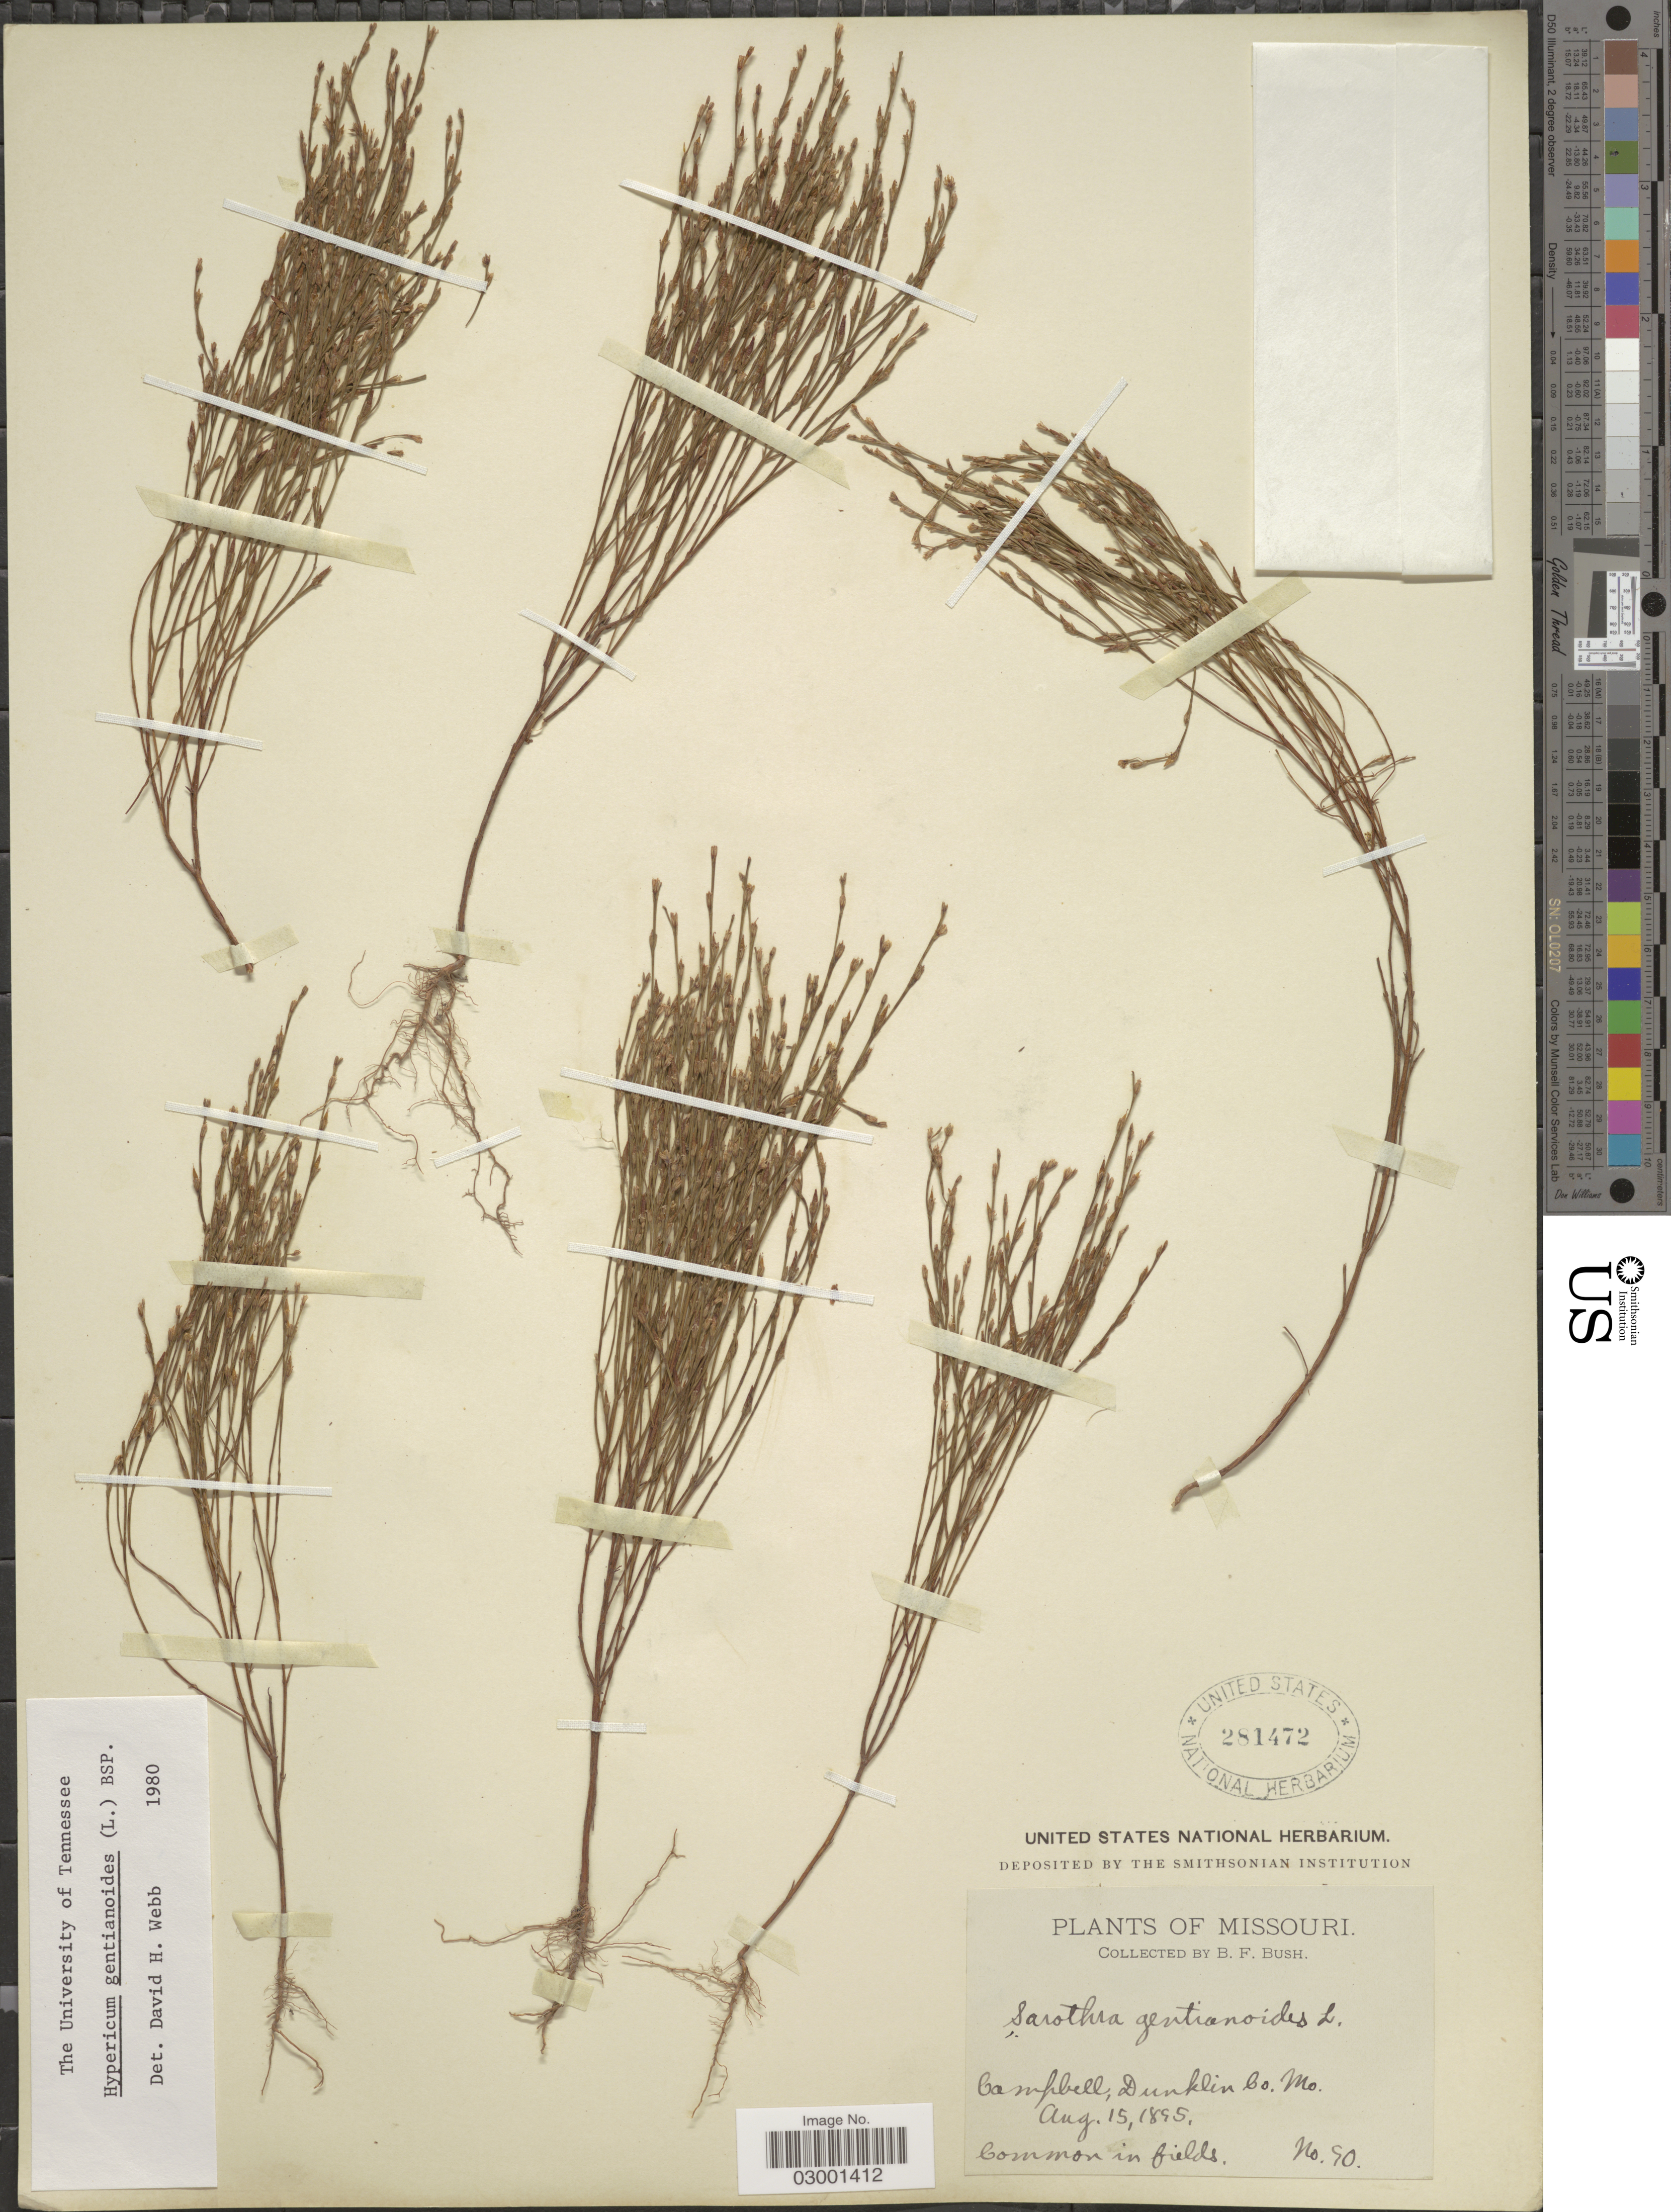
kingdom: Plantae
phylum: Tracheophyta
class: Magnoliopsida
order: Malpighiales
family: Hypericaceae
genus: Hypericum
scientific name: Hypericum gentianoides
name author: (L.) Britton, Stearns & Poggenb.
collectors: B. F. Bush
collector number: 90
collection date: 1895-08-15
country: United States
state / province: Missouri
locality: Campbell, Dunklin Co.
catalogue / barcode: US 281472